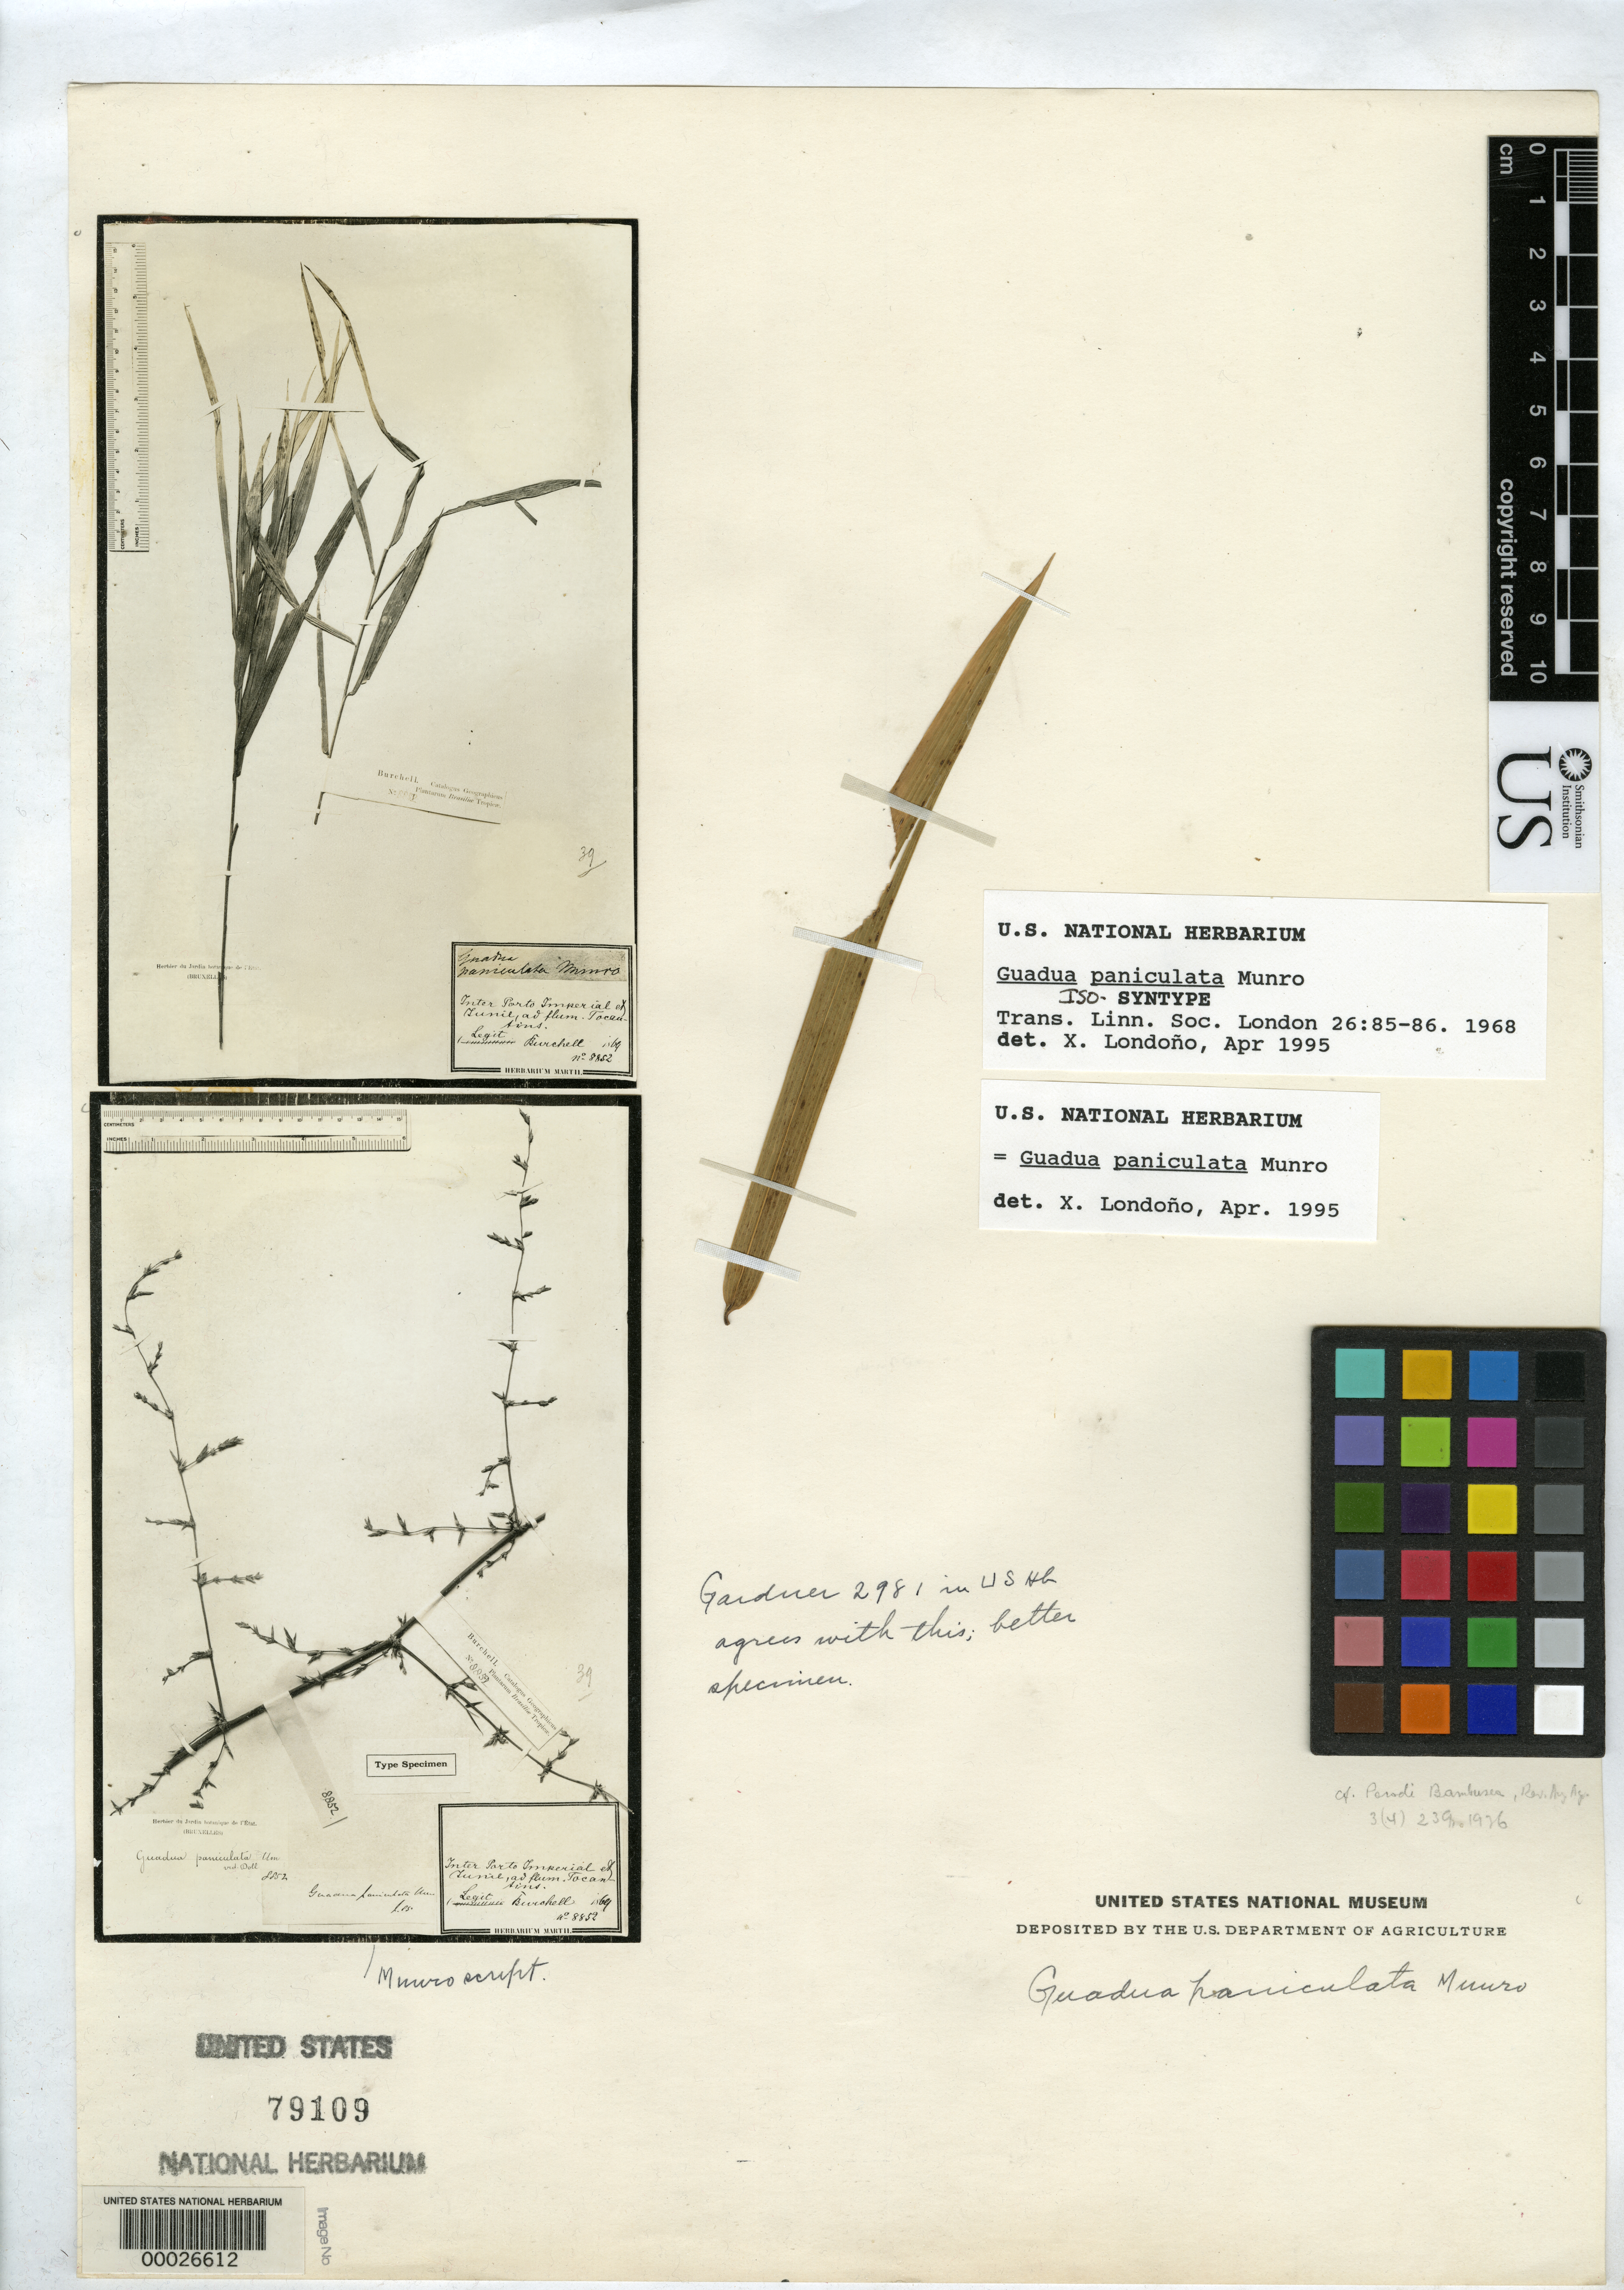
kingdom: Plantae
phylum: Tracheophyta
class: Liliopsida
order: Poales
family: Poaceae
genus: Guadua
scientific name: Guadua refracta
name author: Munro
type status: Isosyntype Fragment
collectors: W. J. Burchell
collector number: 8852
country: Brazil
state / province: Goiás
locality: Inter Porto Imperial et Lunie, ad flum Tocantins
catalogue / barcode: US 79109